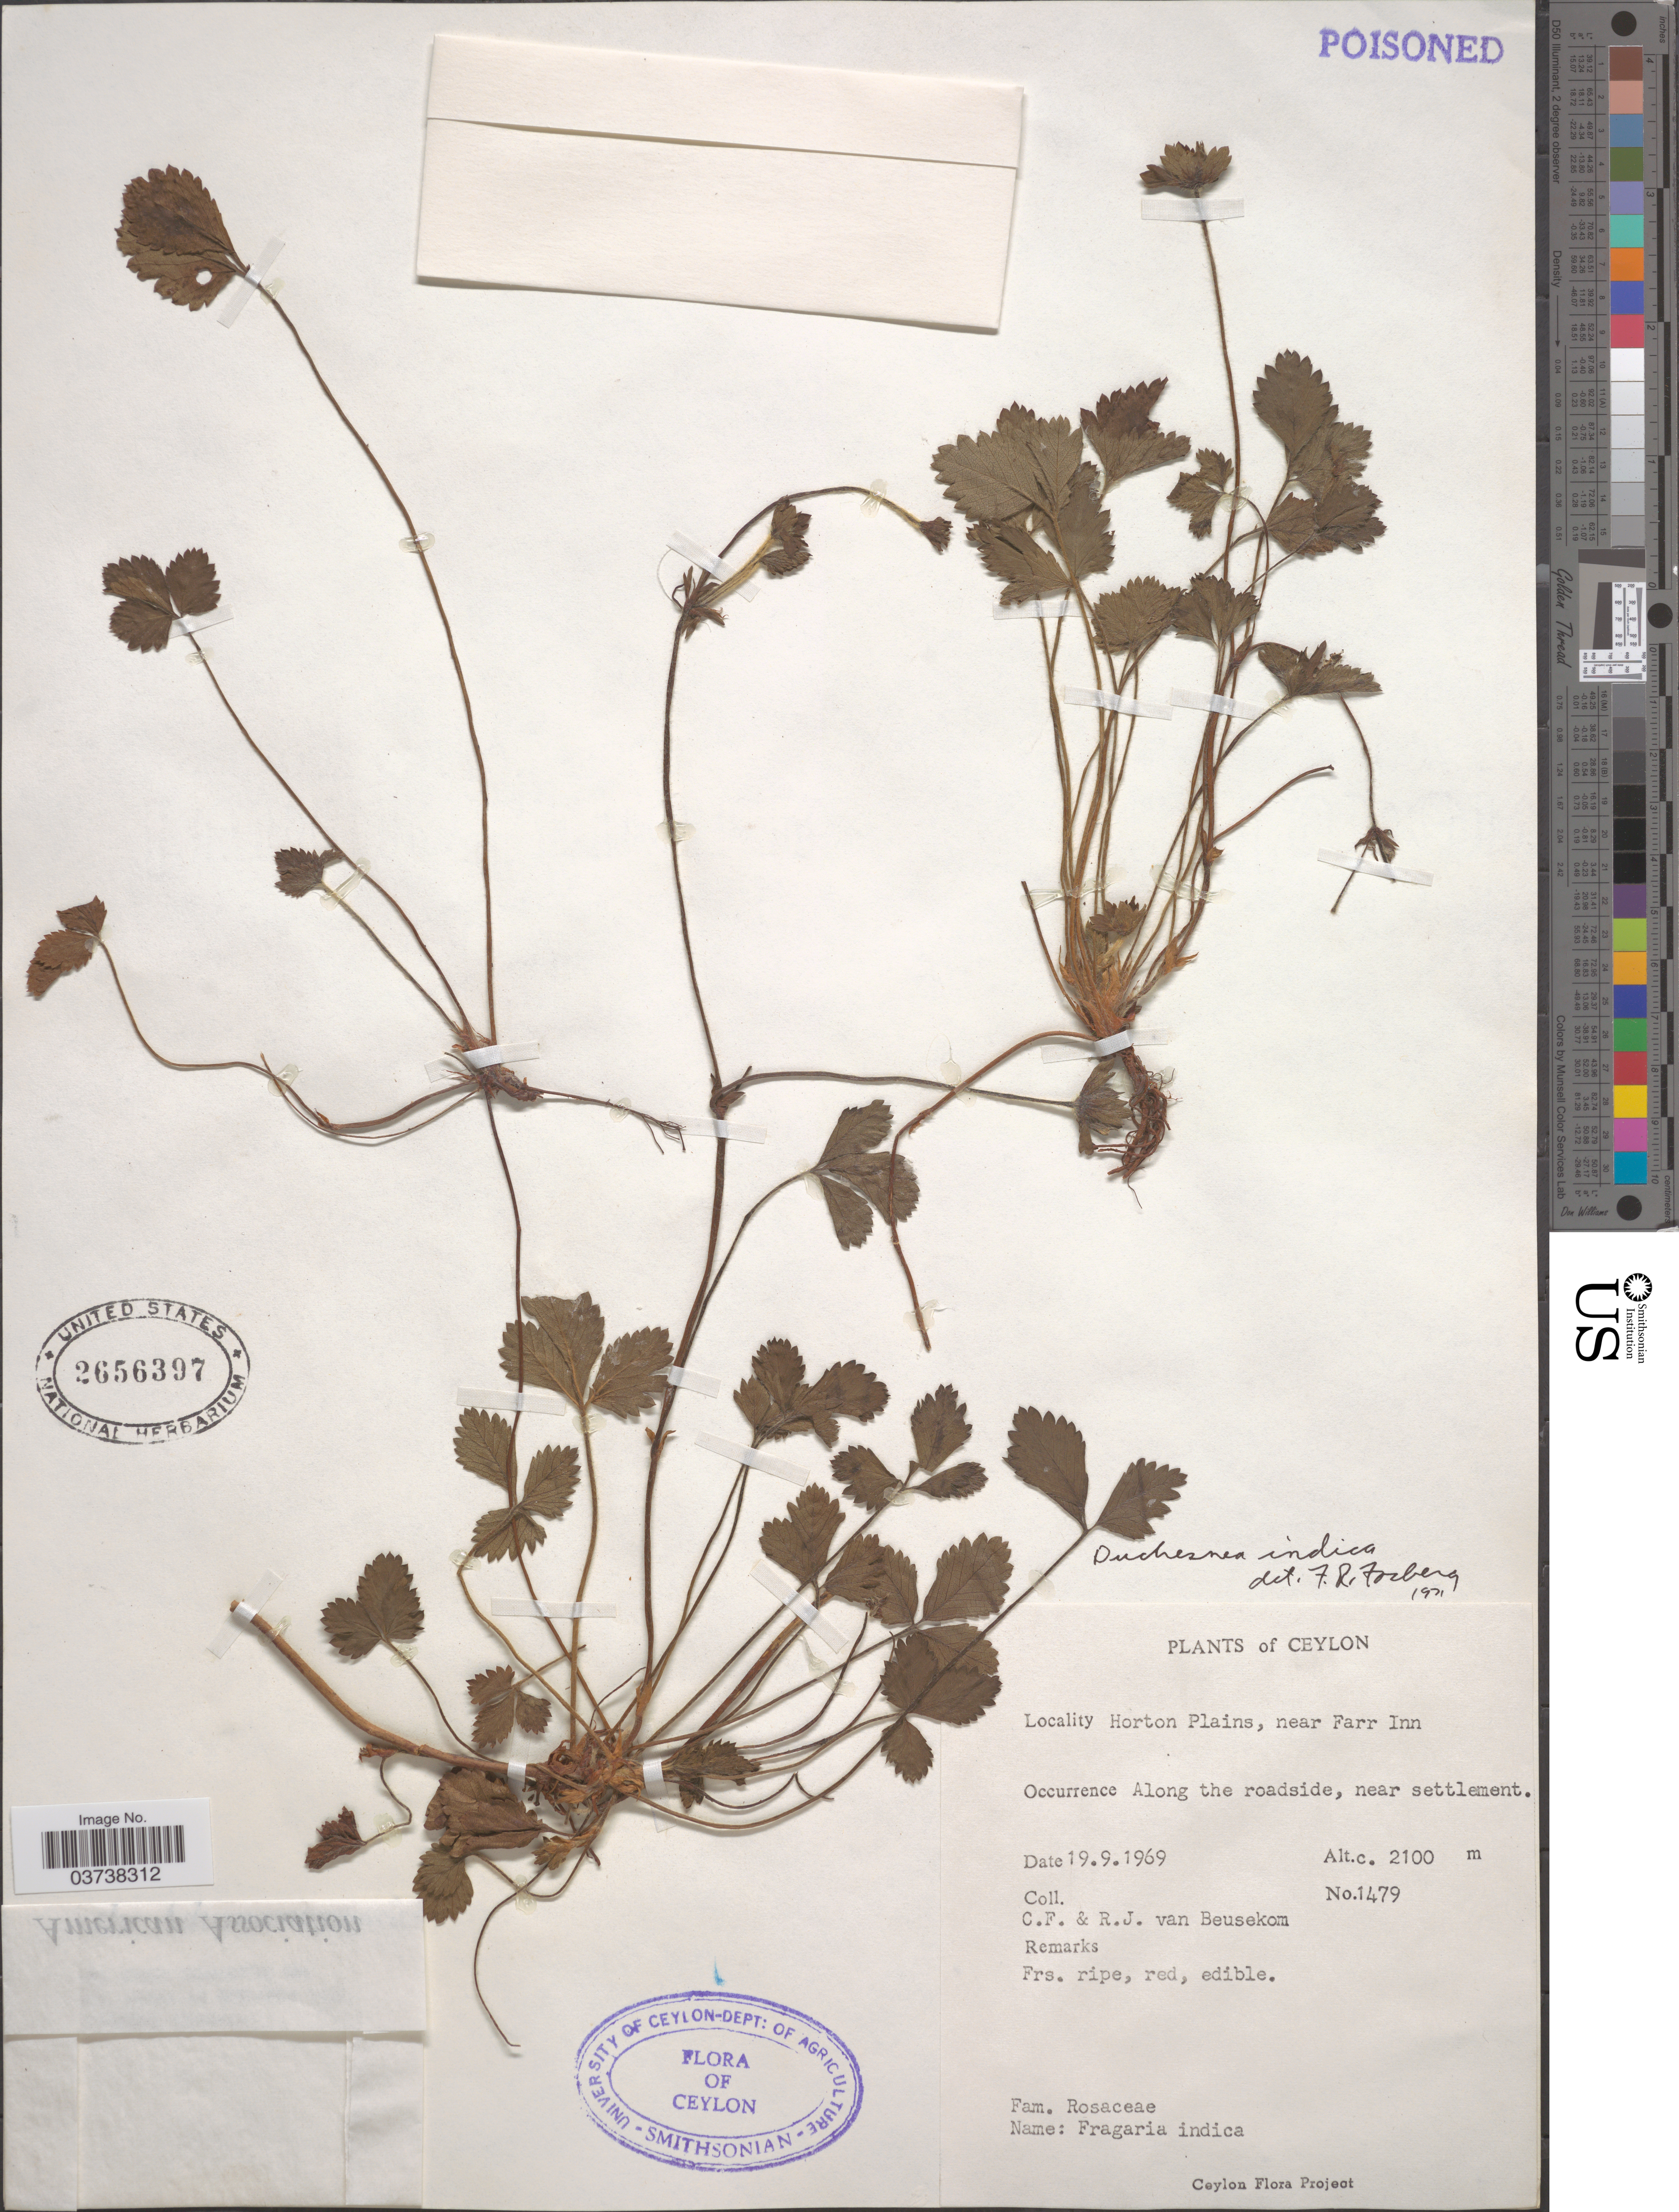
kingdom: Plantae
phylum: Tracheophyta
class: Magnoliopsida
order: Rosales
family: Rosaceae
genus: Potentilla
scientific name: Potentilla indica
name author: (Andrews) Th. Wolf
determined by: Strong, Mark T., (BOT), Smithsonian Institution - National Museum of Natural History (UNITED STATES)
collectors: C. F. Beusekom & R. Beusekom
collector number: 1479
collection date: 1969-09-19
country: Sri Lanka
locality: Ceylon. Horton Plains, near Farr Inn. Along the roadside, near settlement.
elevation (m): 2100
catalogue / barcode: US 2656397